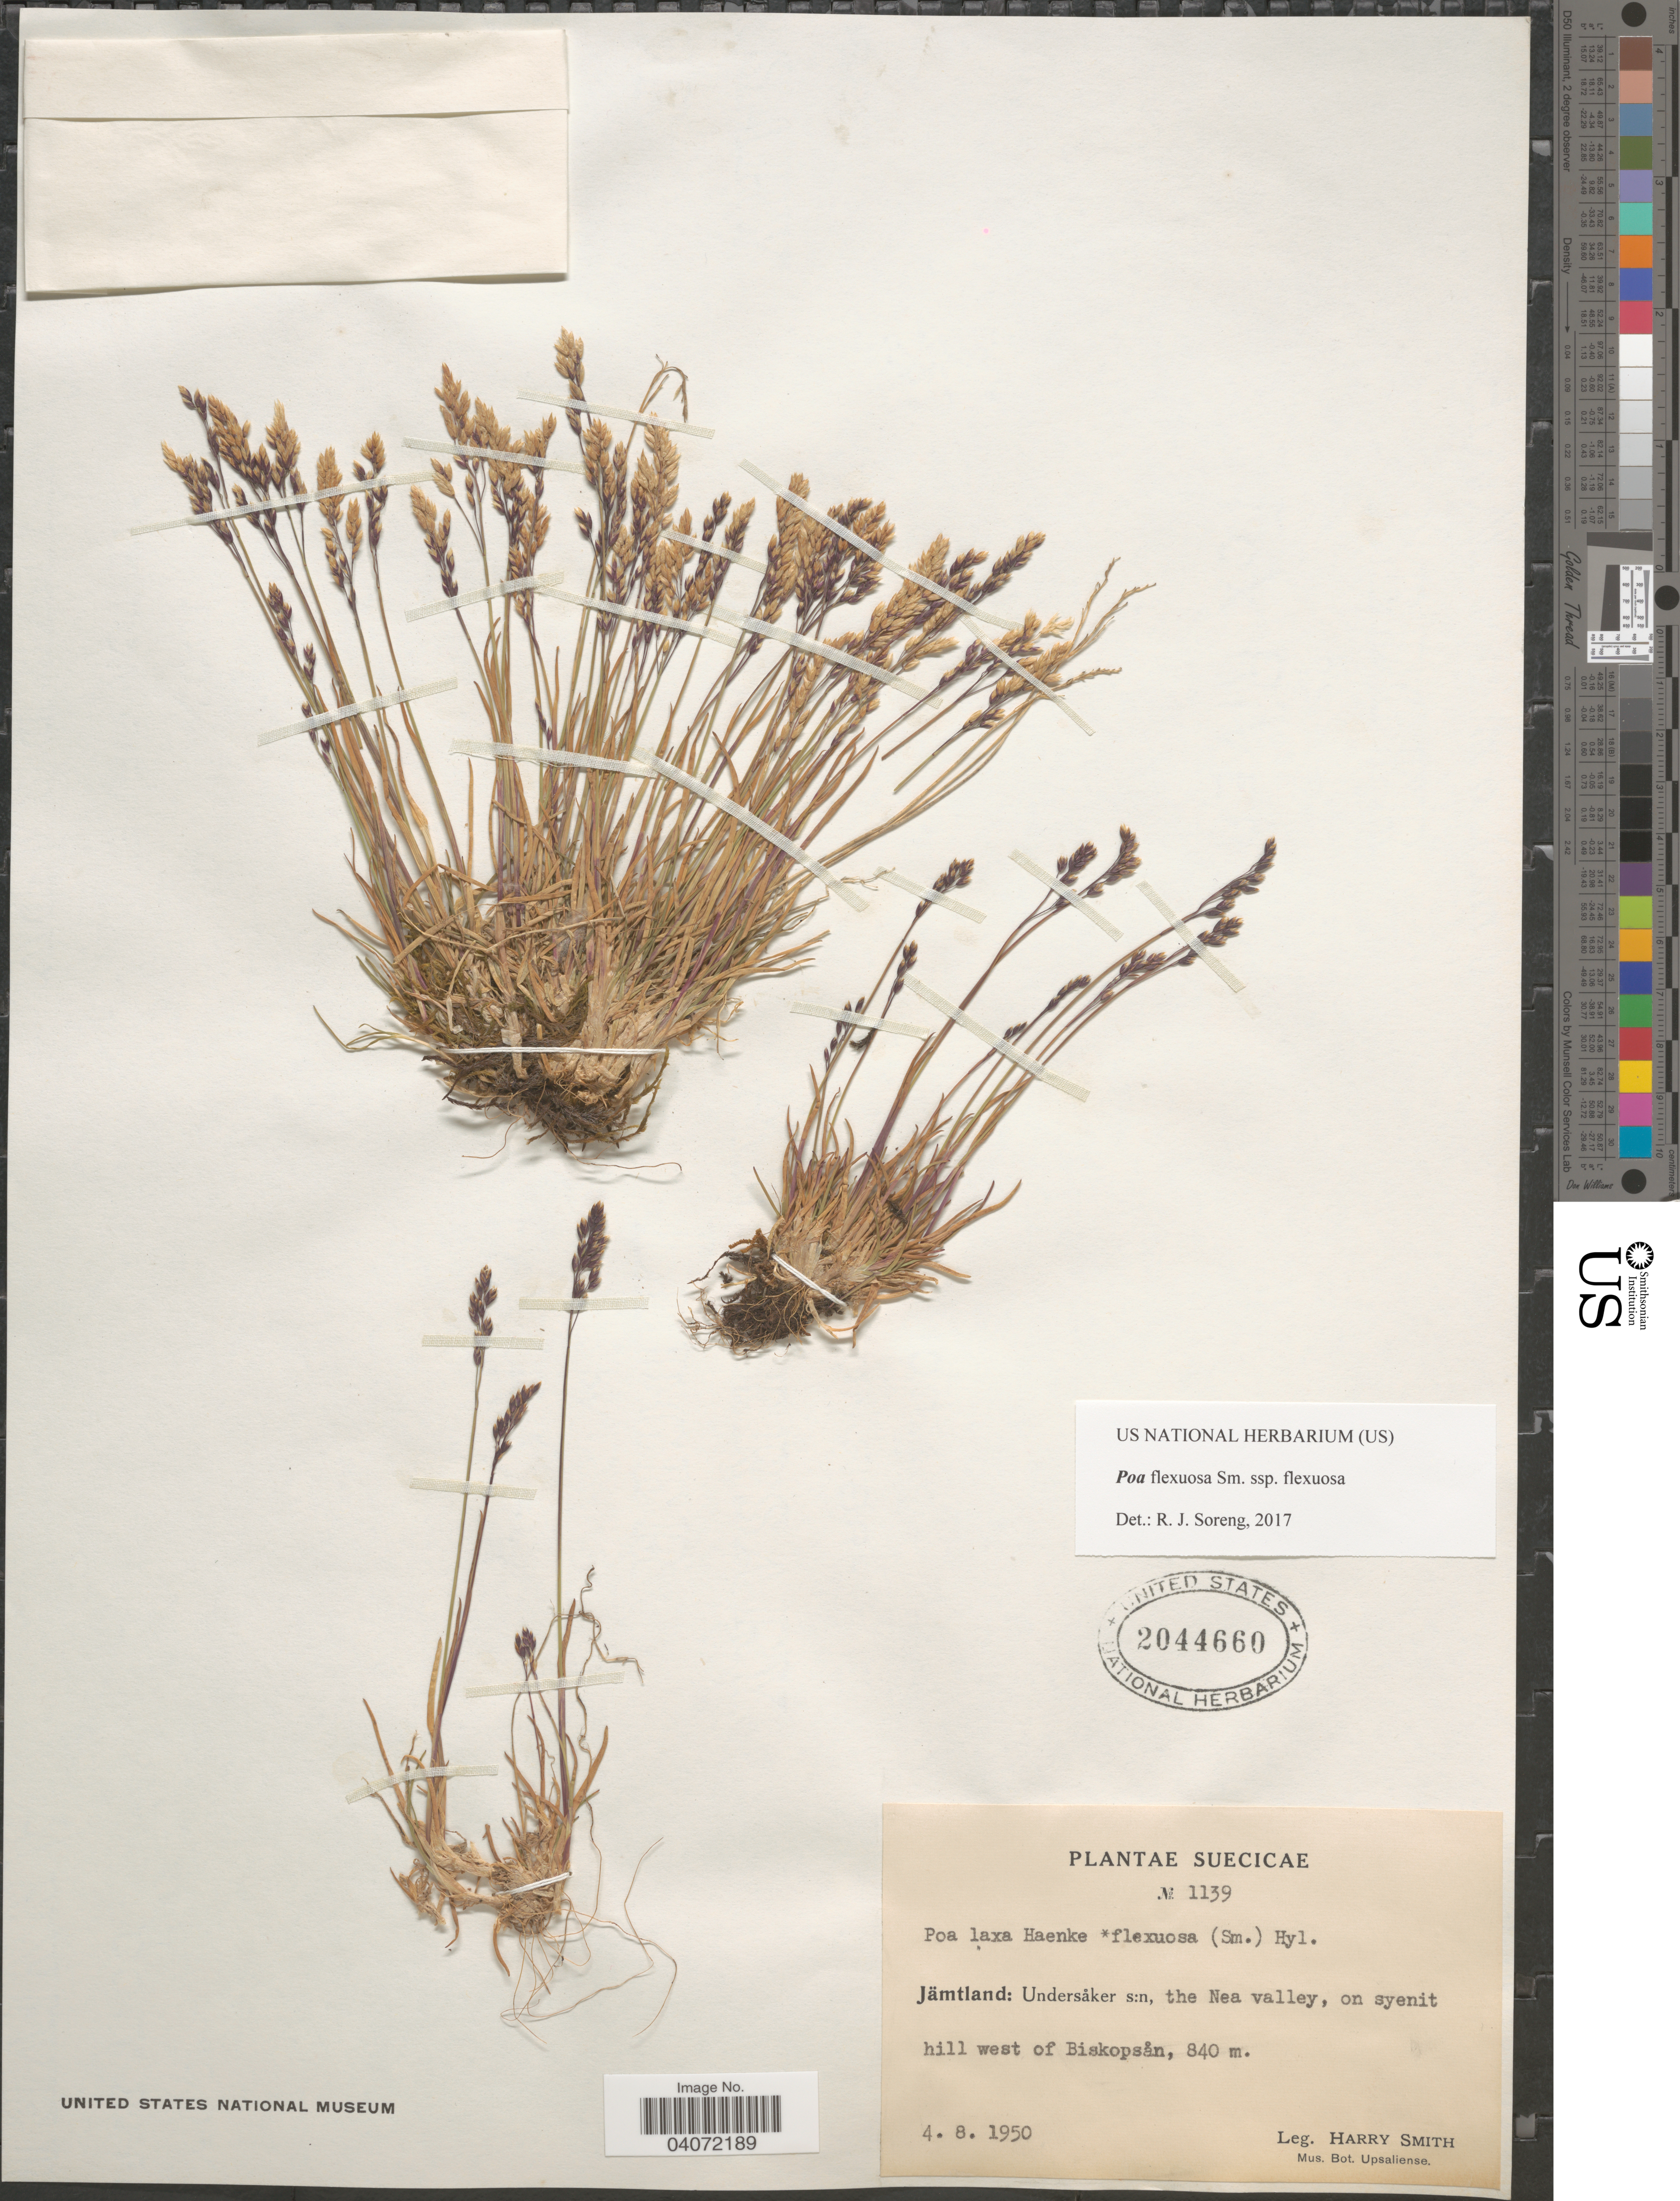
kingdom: Plantae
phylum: Tracheophyta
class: Liliopsida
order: Poales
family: Poaceae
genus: Poa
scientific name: Poa flexuosa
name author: Muhl.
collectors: H. Smith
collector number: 1139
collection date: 1950-08-04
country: Sweden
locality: Suecicae. Jämtland: Undersåker s:n, the Nea valley, on syenit hill west of Biskopsån.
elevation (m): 840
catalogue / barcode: US 2044660